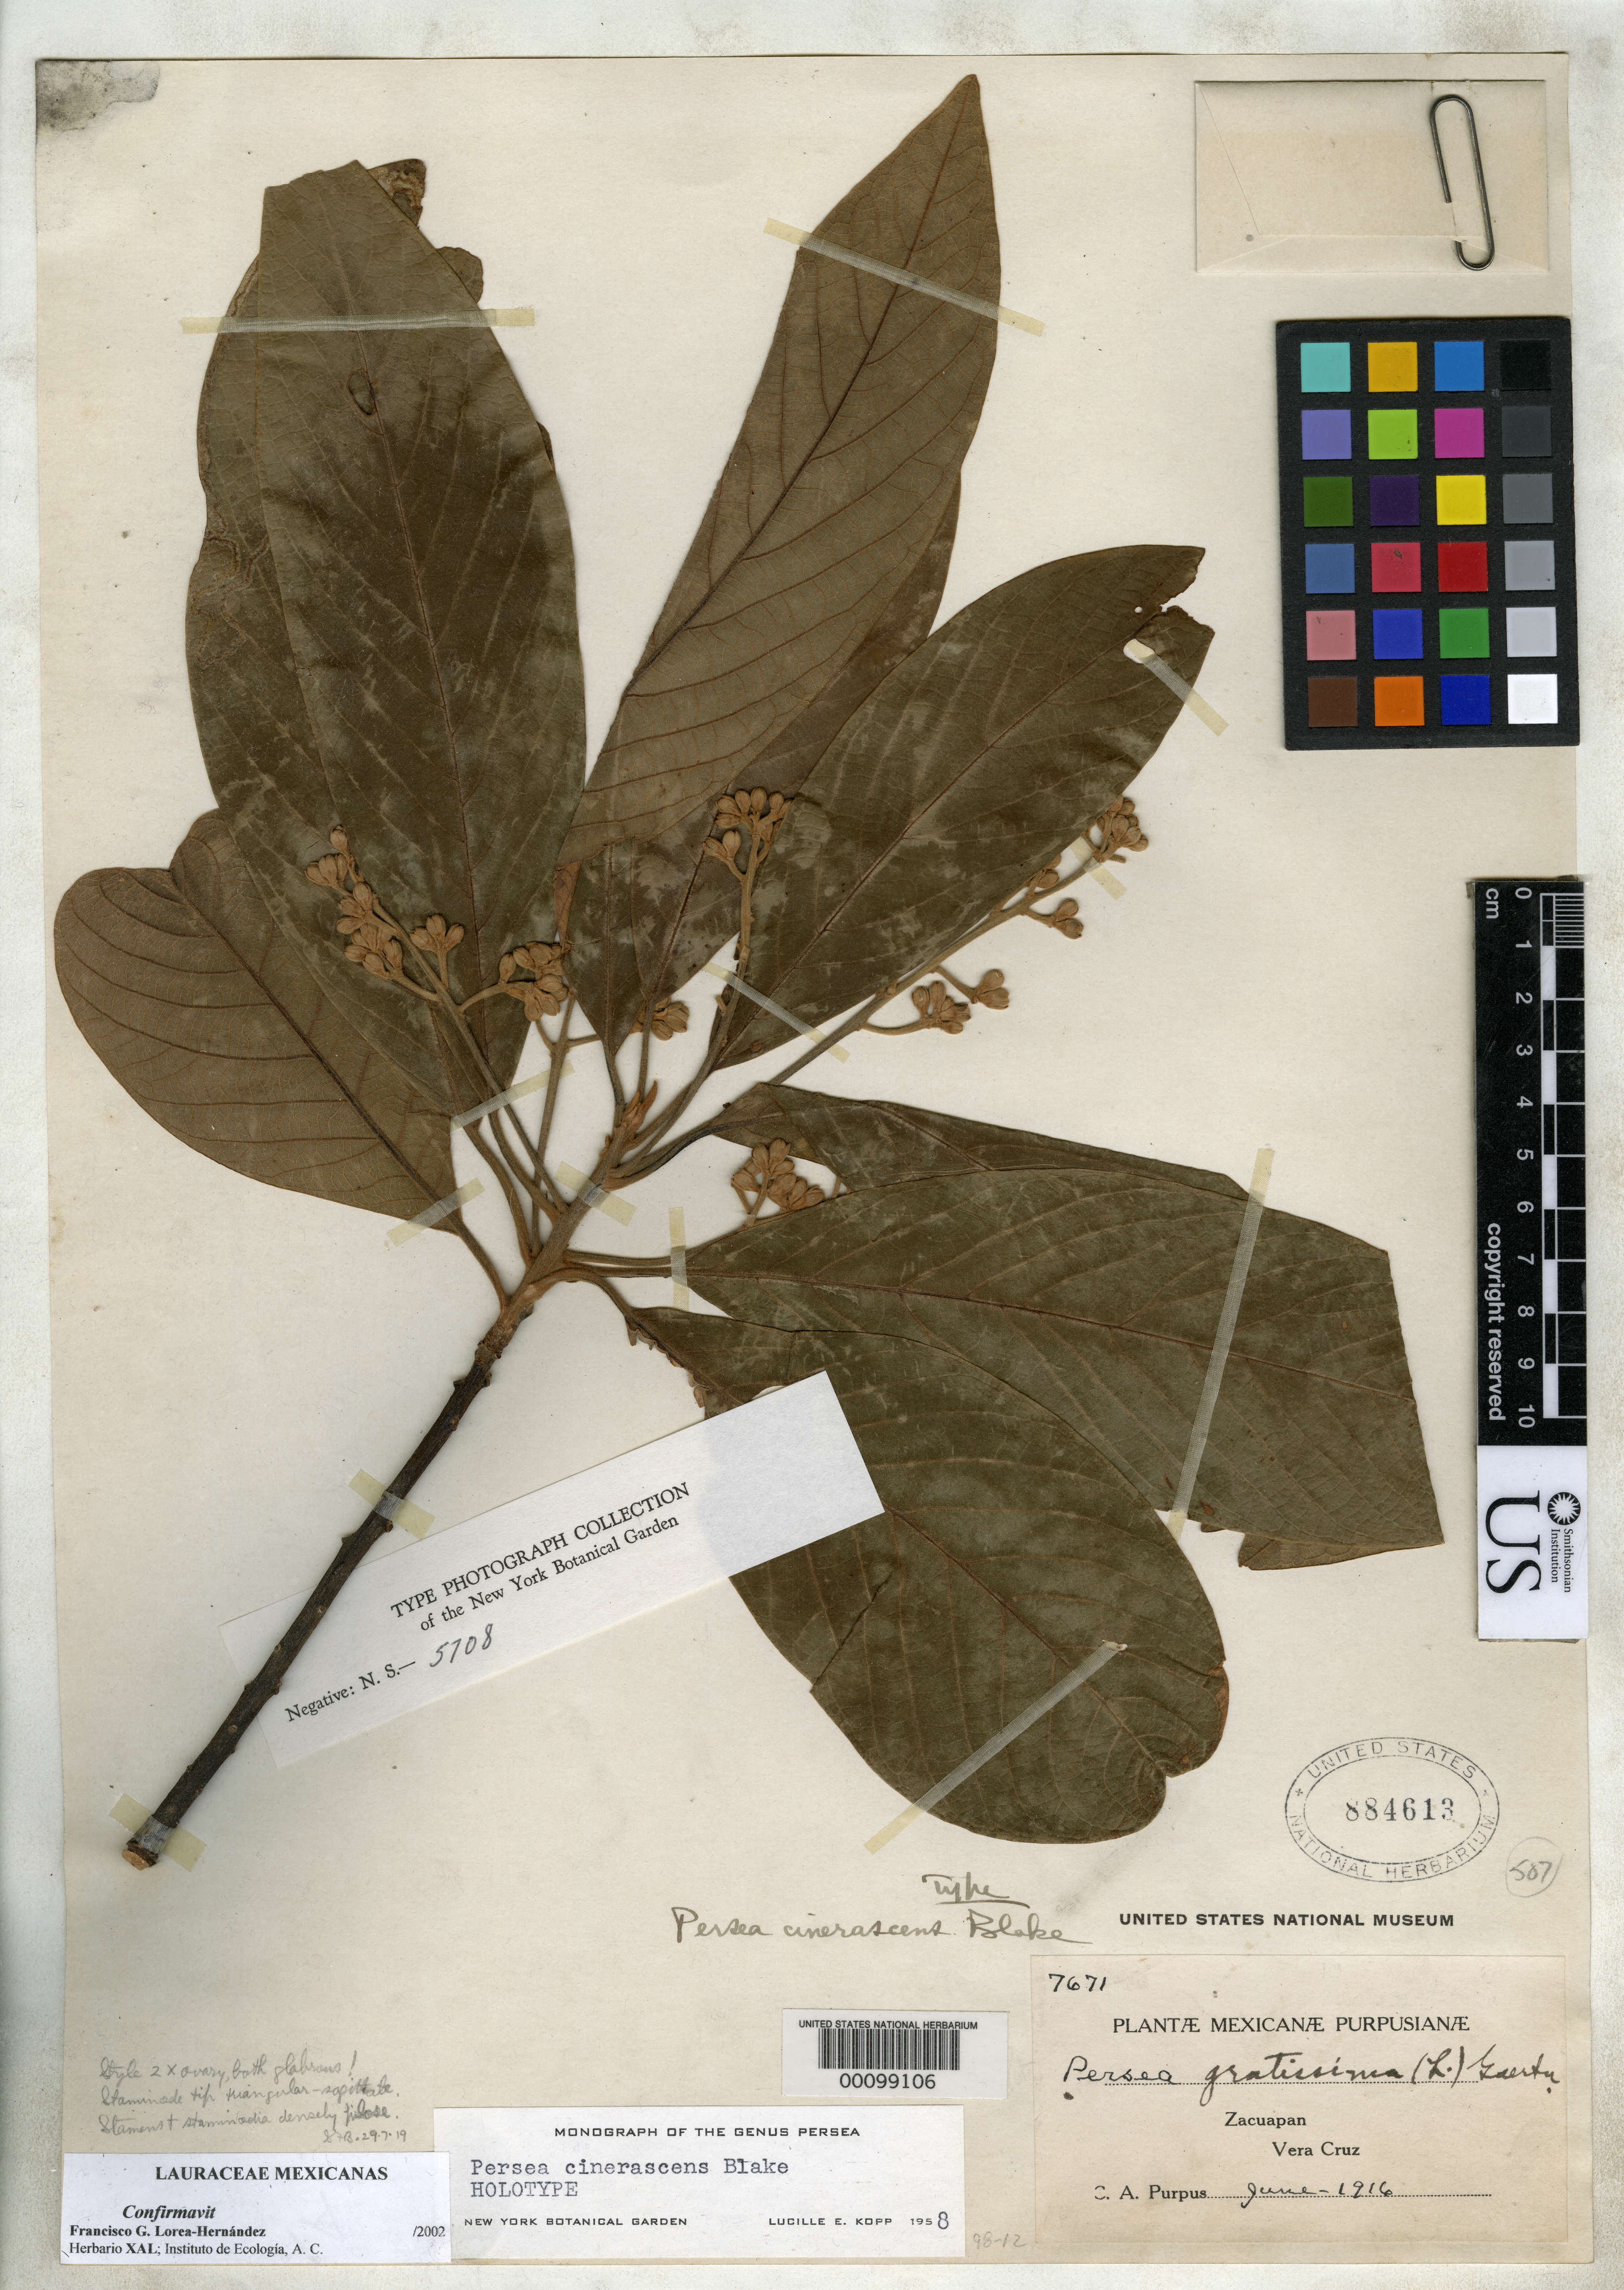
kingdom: Plantae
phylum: Tracheophyta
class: Magnoliopsida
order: Laurales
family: Lauraceae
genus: Persea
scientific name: Persea cinerascens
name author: S.F. Blake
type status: Holotype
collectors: C. A. Purpus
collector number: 7671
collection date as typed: Jun 1916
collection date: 1916-06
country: Mexico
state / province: Veracruz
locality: Zacuapan.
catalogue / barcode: US 884613